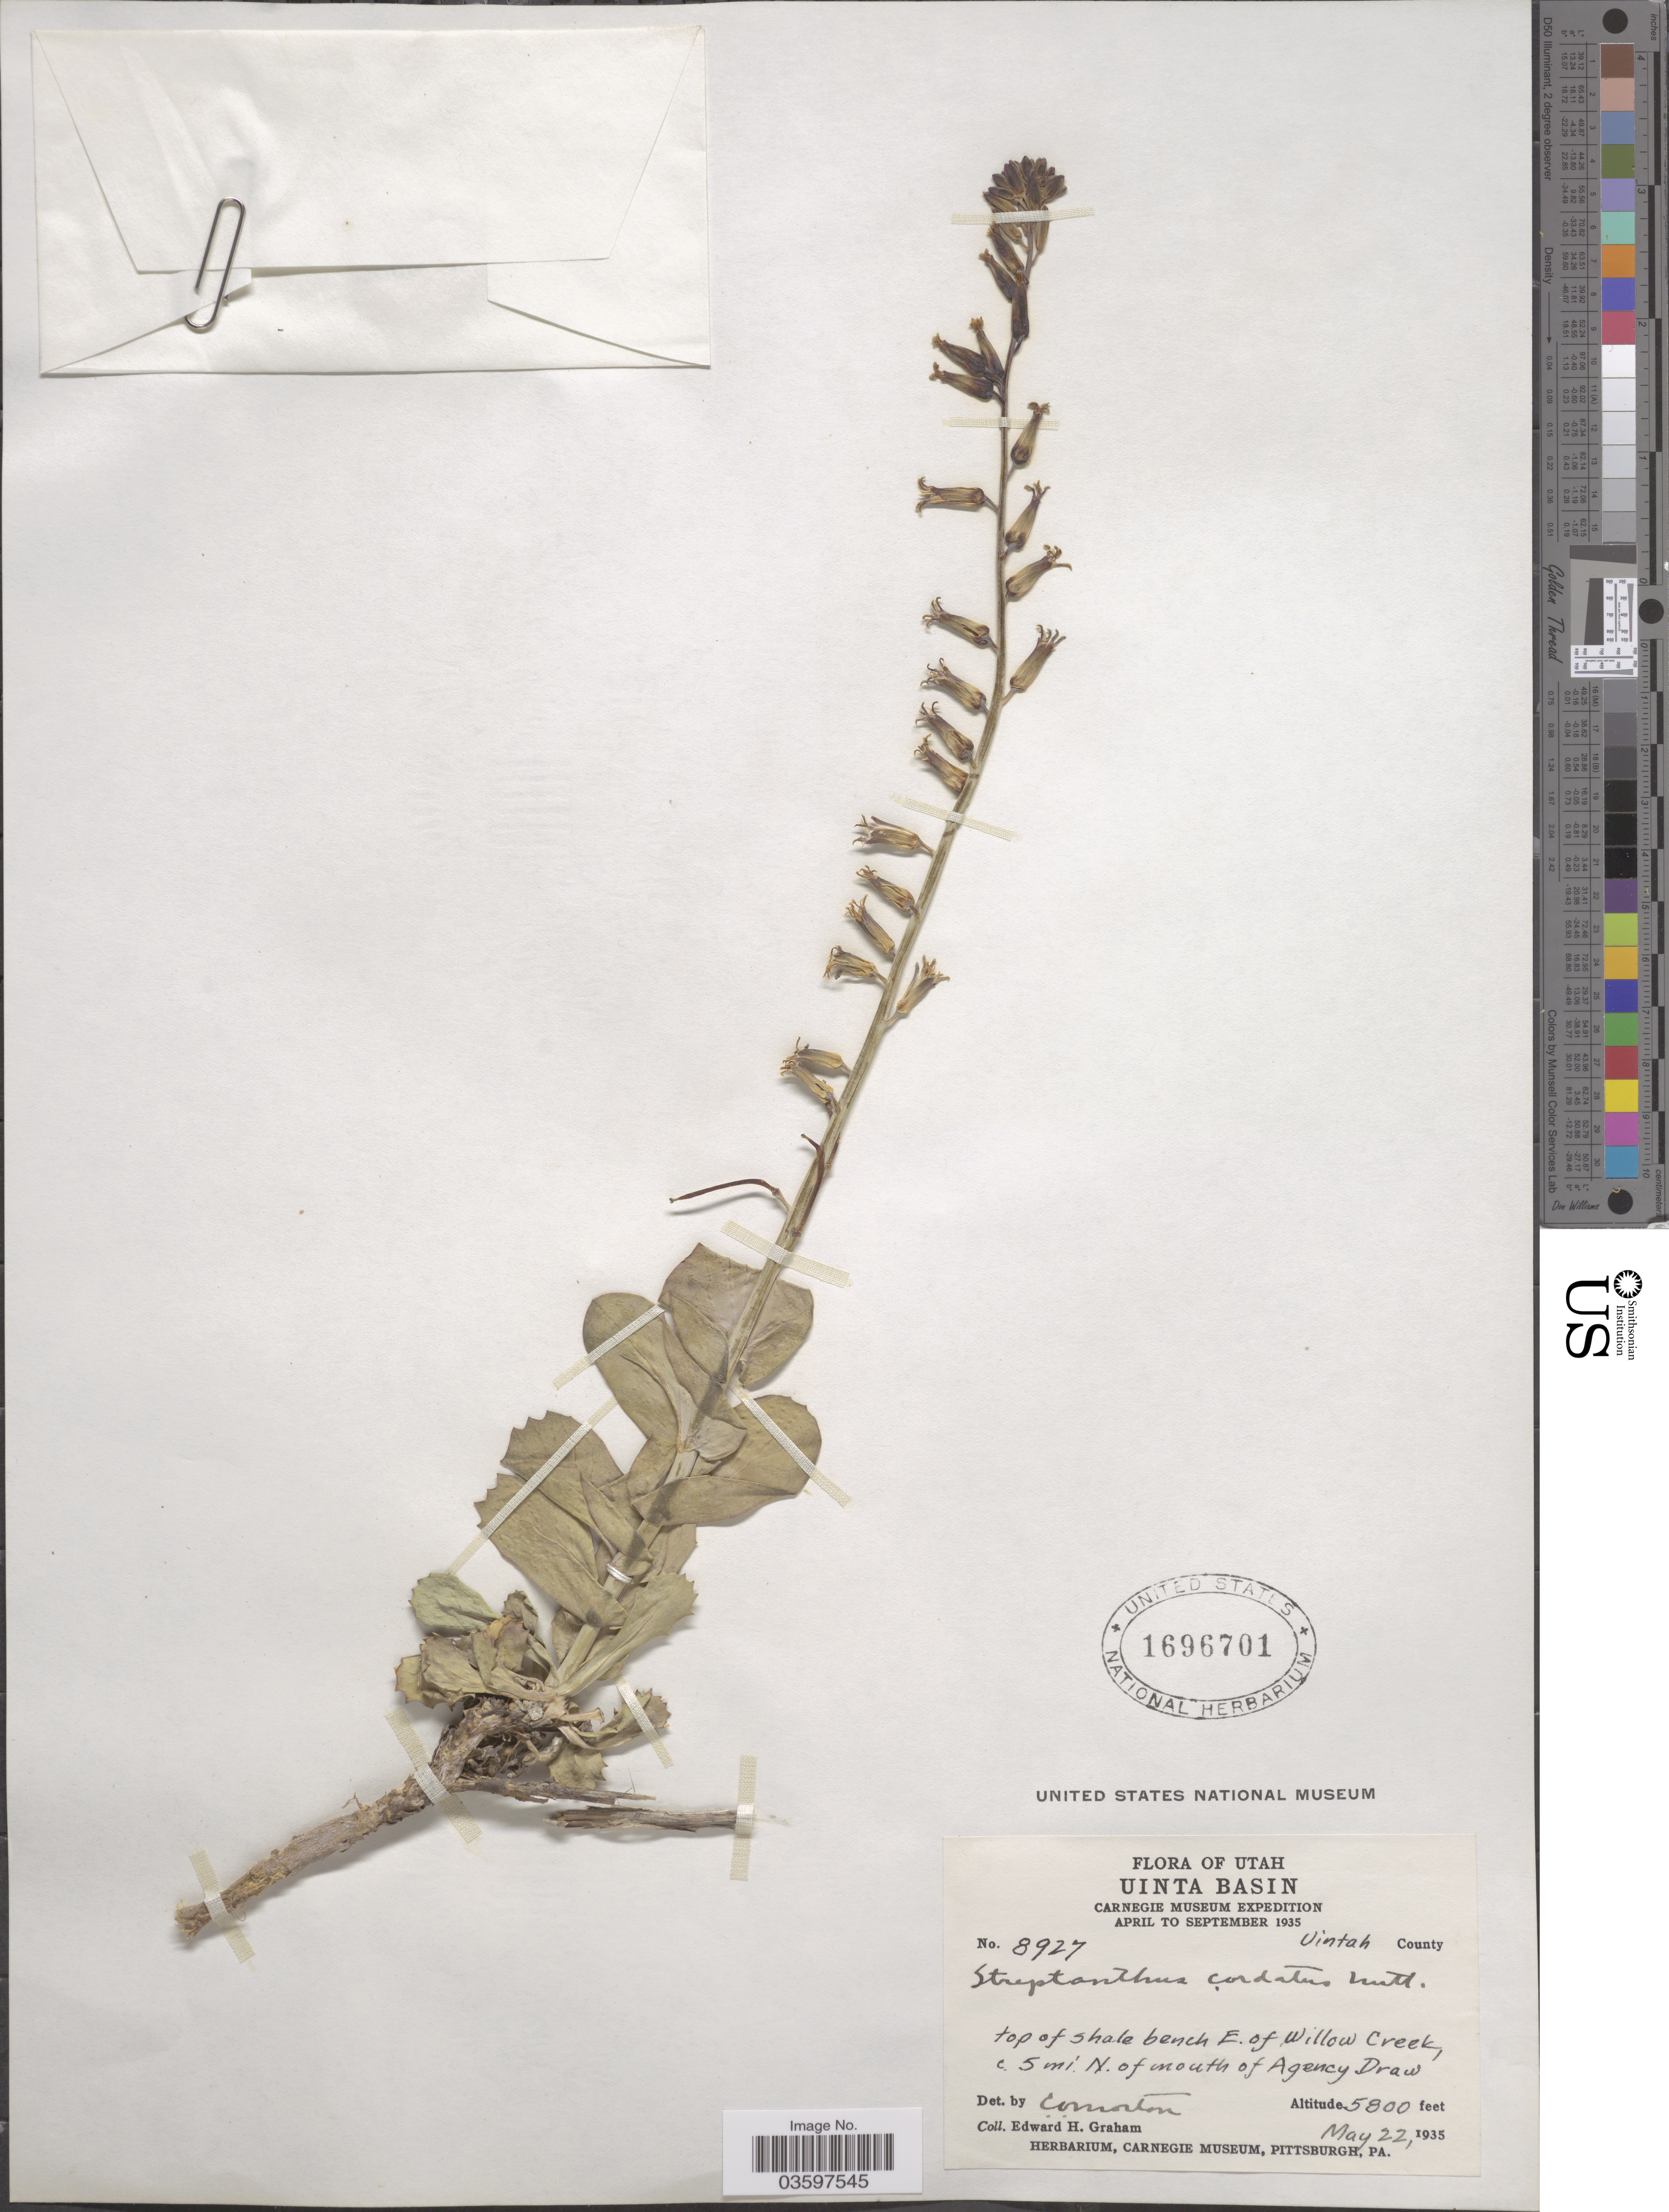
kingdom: Plantae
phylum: Tracheophyta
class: Magnoliopsida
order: Brassicales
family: Brassicaceae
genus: Streptanthus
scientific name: Streptanthus cordatus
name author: Nutt. ex Torr. & A. Gray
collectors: E. H. Graham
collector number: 8927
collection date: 1935-05-22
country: United States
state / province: Utah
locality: Uinta Basin. Uintah County. Top of shale bench E. of Willow Creek, c. 5 mi. N. of mouth of Agency Draw.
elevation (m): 1768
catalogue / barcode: US 1696701